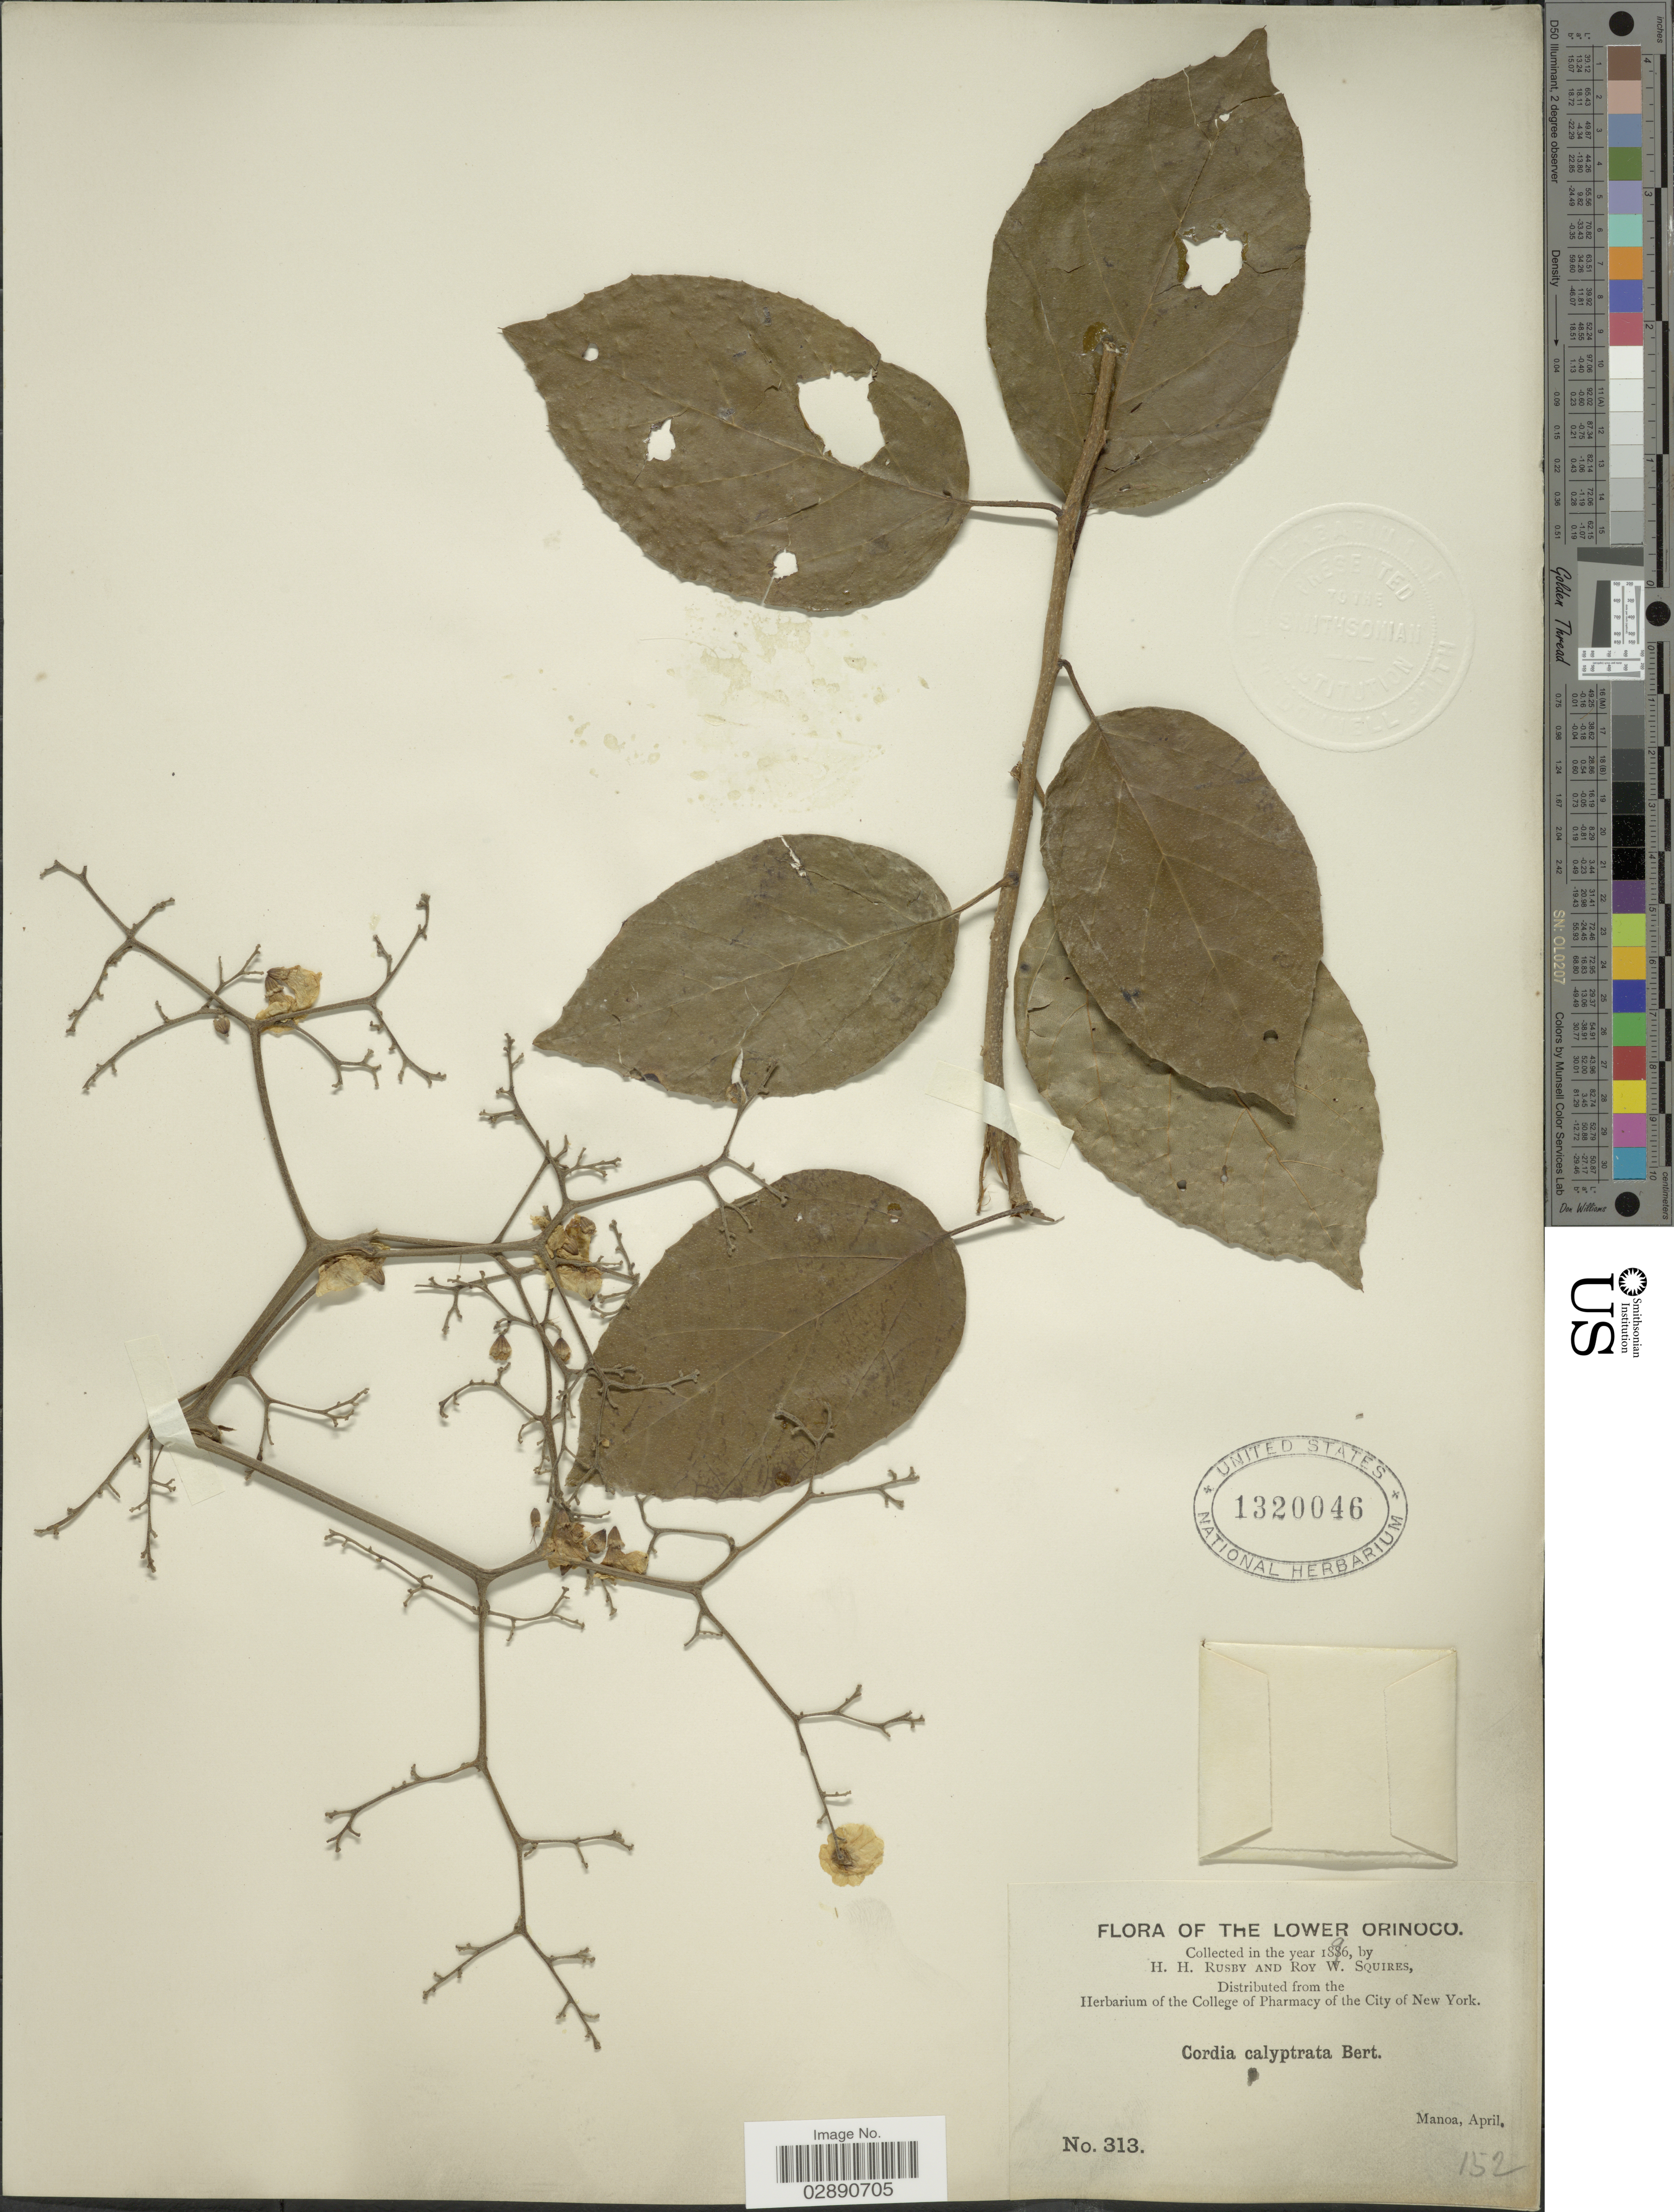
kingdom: Plantae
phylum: Tracheophyta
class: Magnoliopsida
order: Boraginales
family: Cordiaceae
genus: Cordia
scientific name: Cordia dentata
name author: Poir.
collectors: H. H. Rusby & R. Squires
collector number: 313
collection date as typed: April 1896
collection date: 1896-04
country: Venezuela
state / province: Delta Amacuro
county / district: Antonio Díaz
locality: Lower Orinoco, Manoa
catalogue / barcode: US 1320046